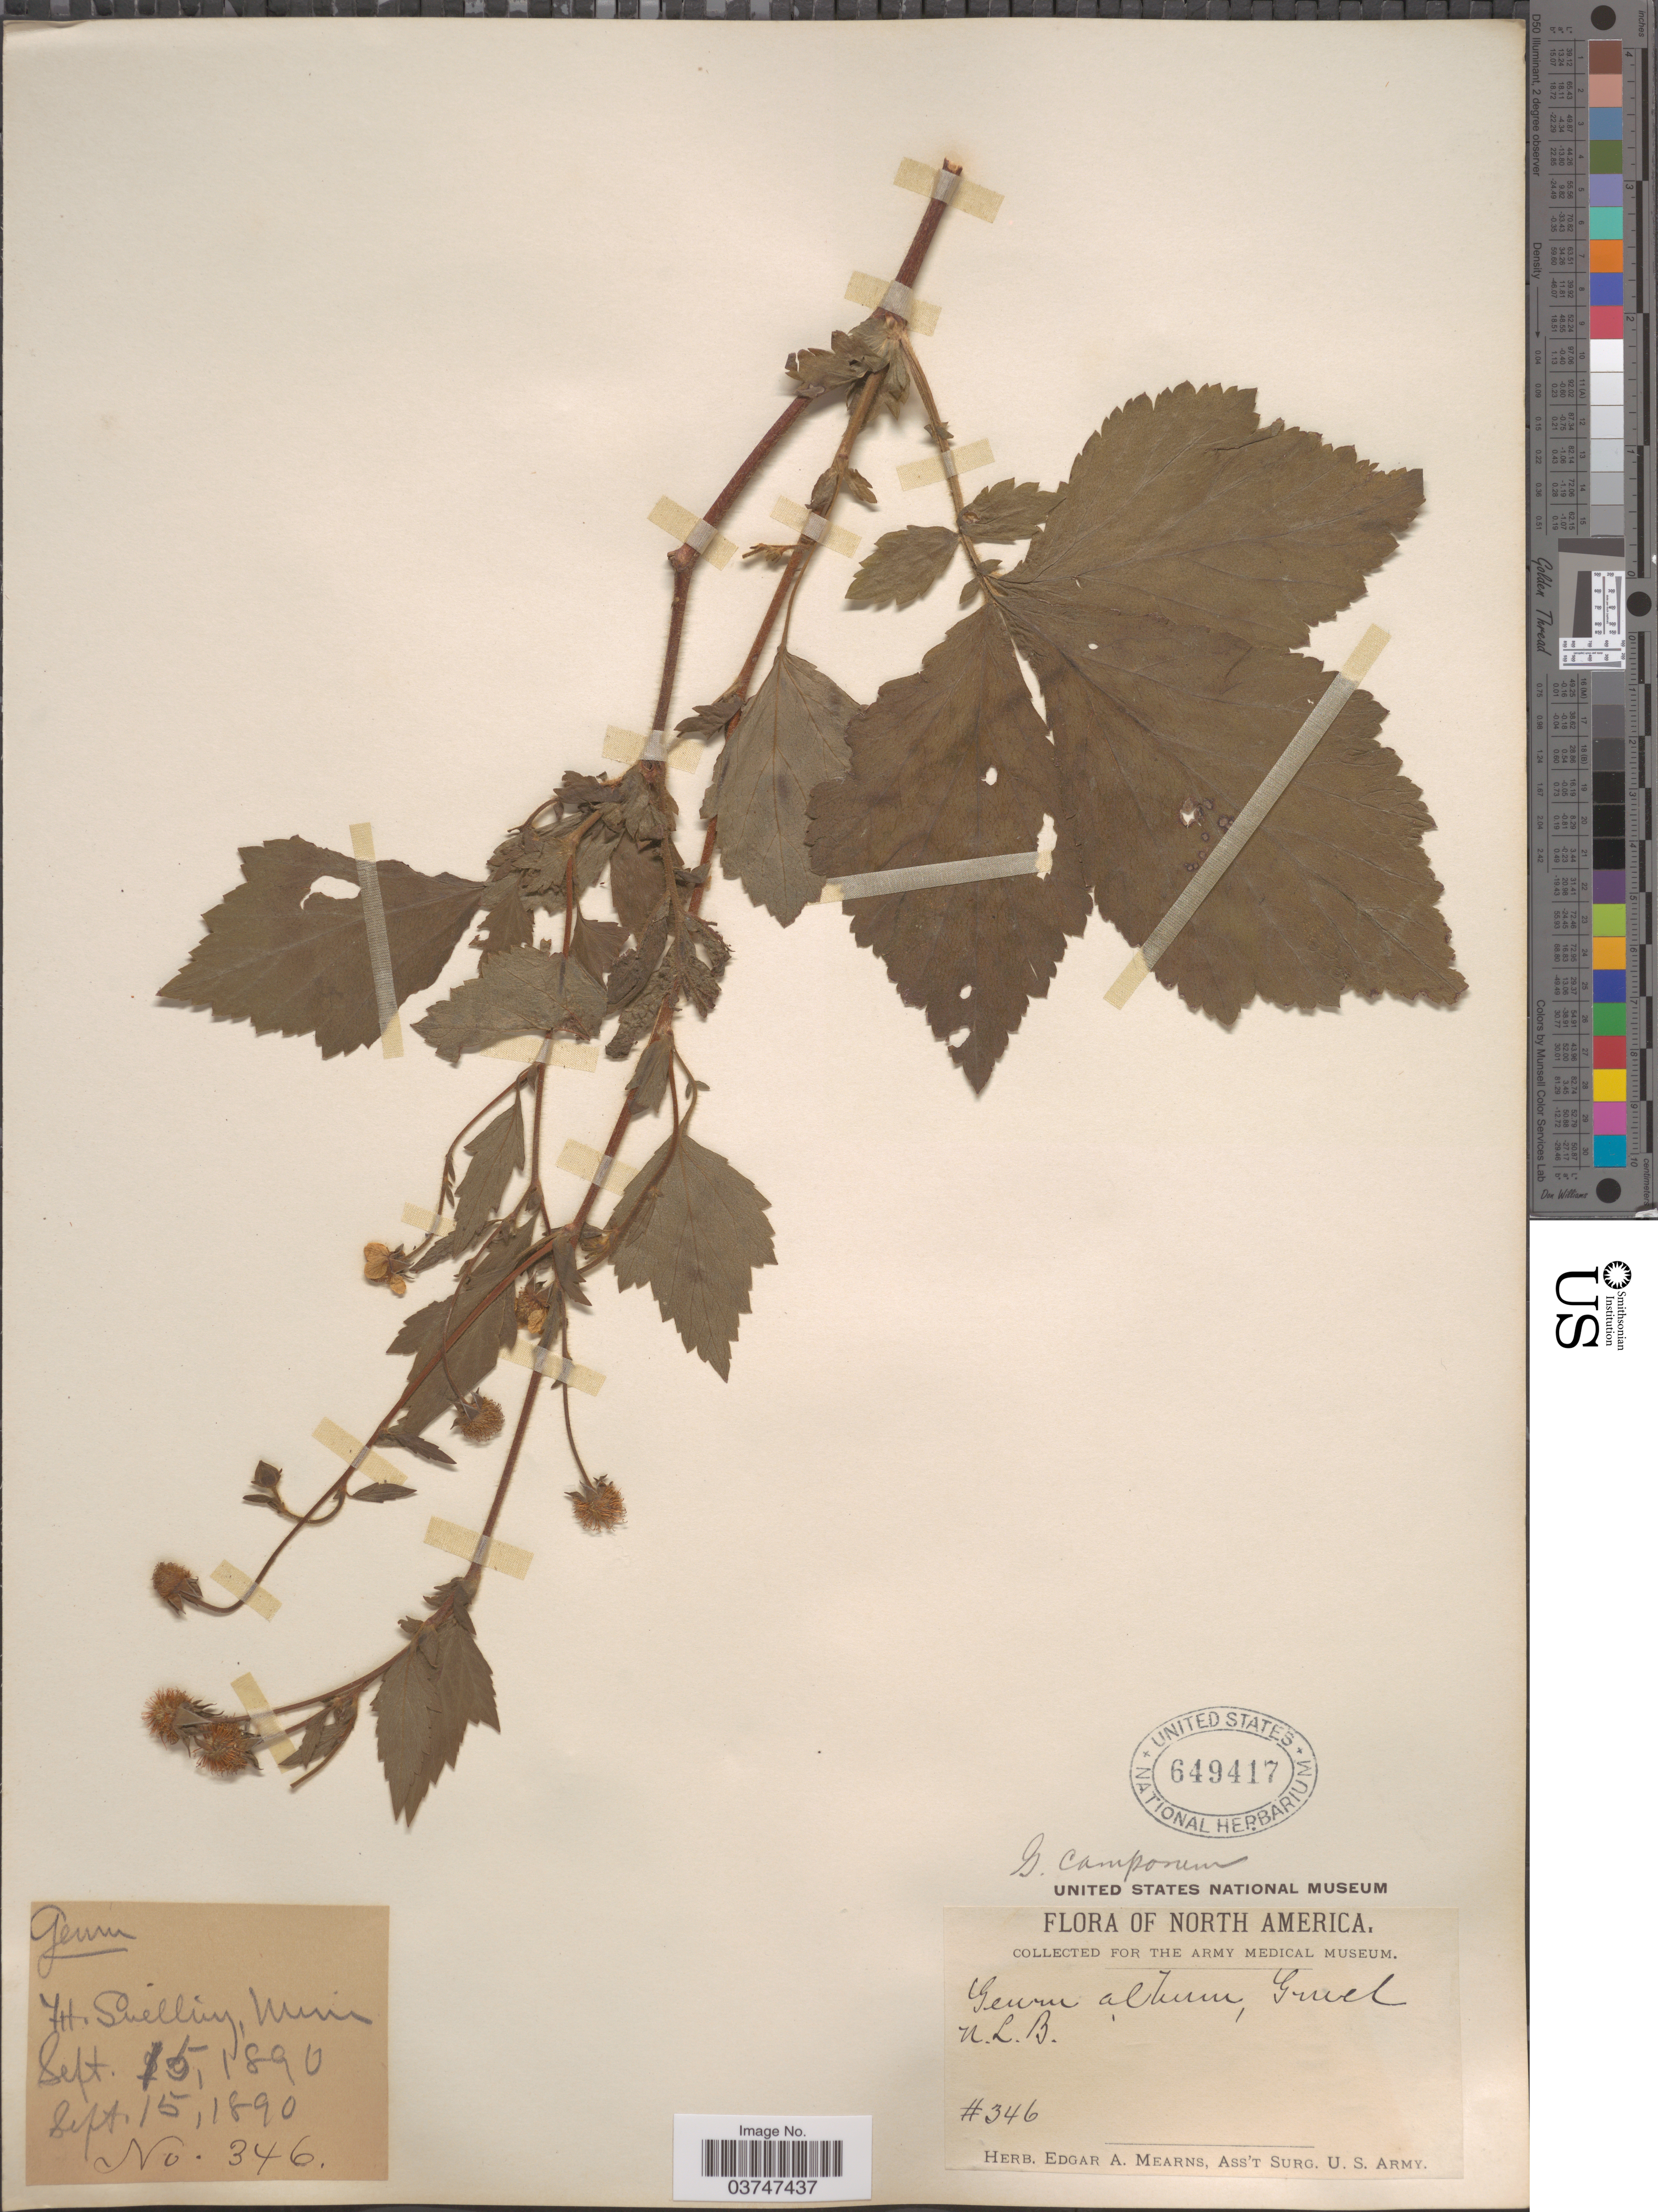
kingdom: Plantae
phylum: Tracheophyta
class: Magnoliopsida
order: Rosales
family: Rosaceae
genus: Geum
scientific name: Geum canadense var. camporum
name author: (Rydb.) Fernald & Weath.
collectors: ex herb. Edgar A. Mearns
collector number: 346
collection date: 1890-09-15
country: United States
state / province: Minnesota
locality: Ft. Snelling.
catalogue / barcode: US 649417